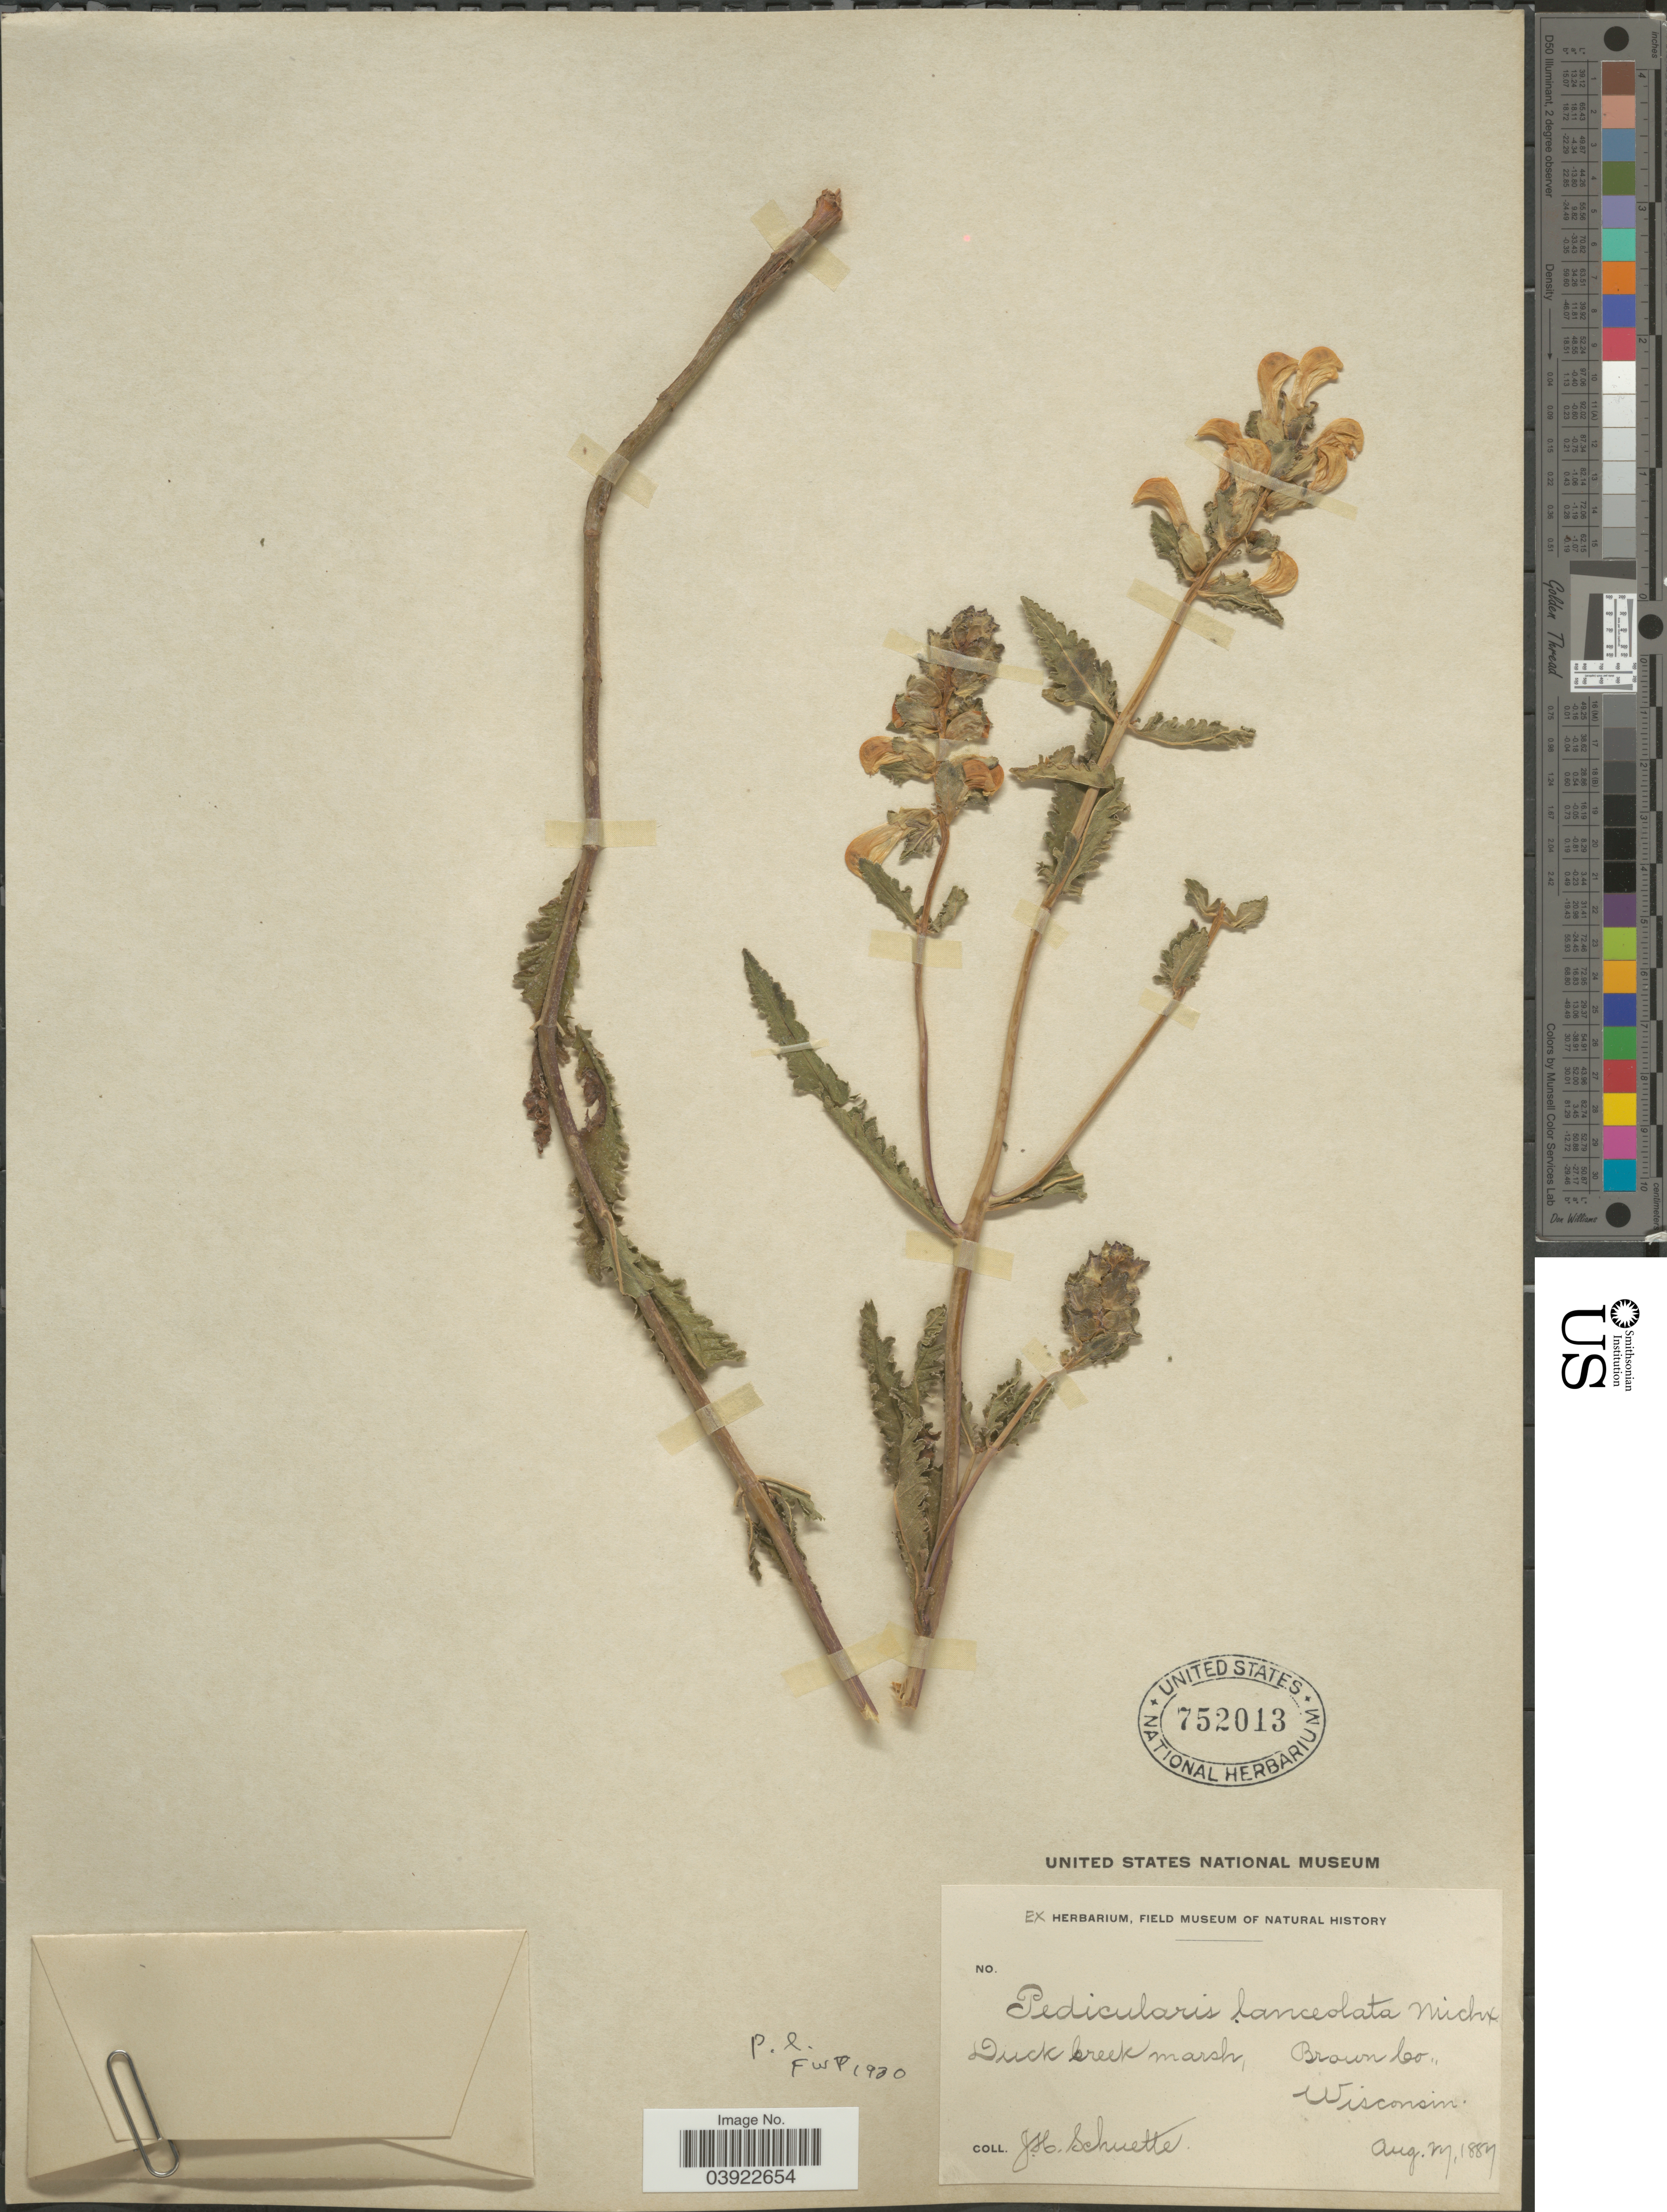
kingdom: Plantae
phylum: Tracheophyta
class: Magnoliopsida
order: Lamiales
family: Orobanchaceae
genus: Pedicularis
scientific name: Pedicularis lanceolata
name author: Michx.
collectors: J. H. Schuette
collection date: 1887-08-27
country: United States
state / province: Wisconsin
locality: Duck Creek marsh, Brown Co.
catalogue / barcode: US 752013